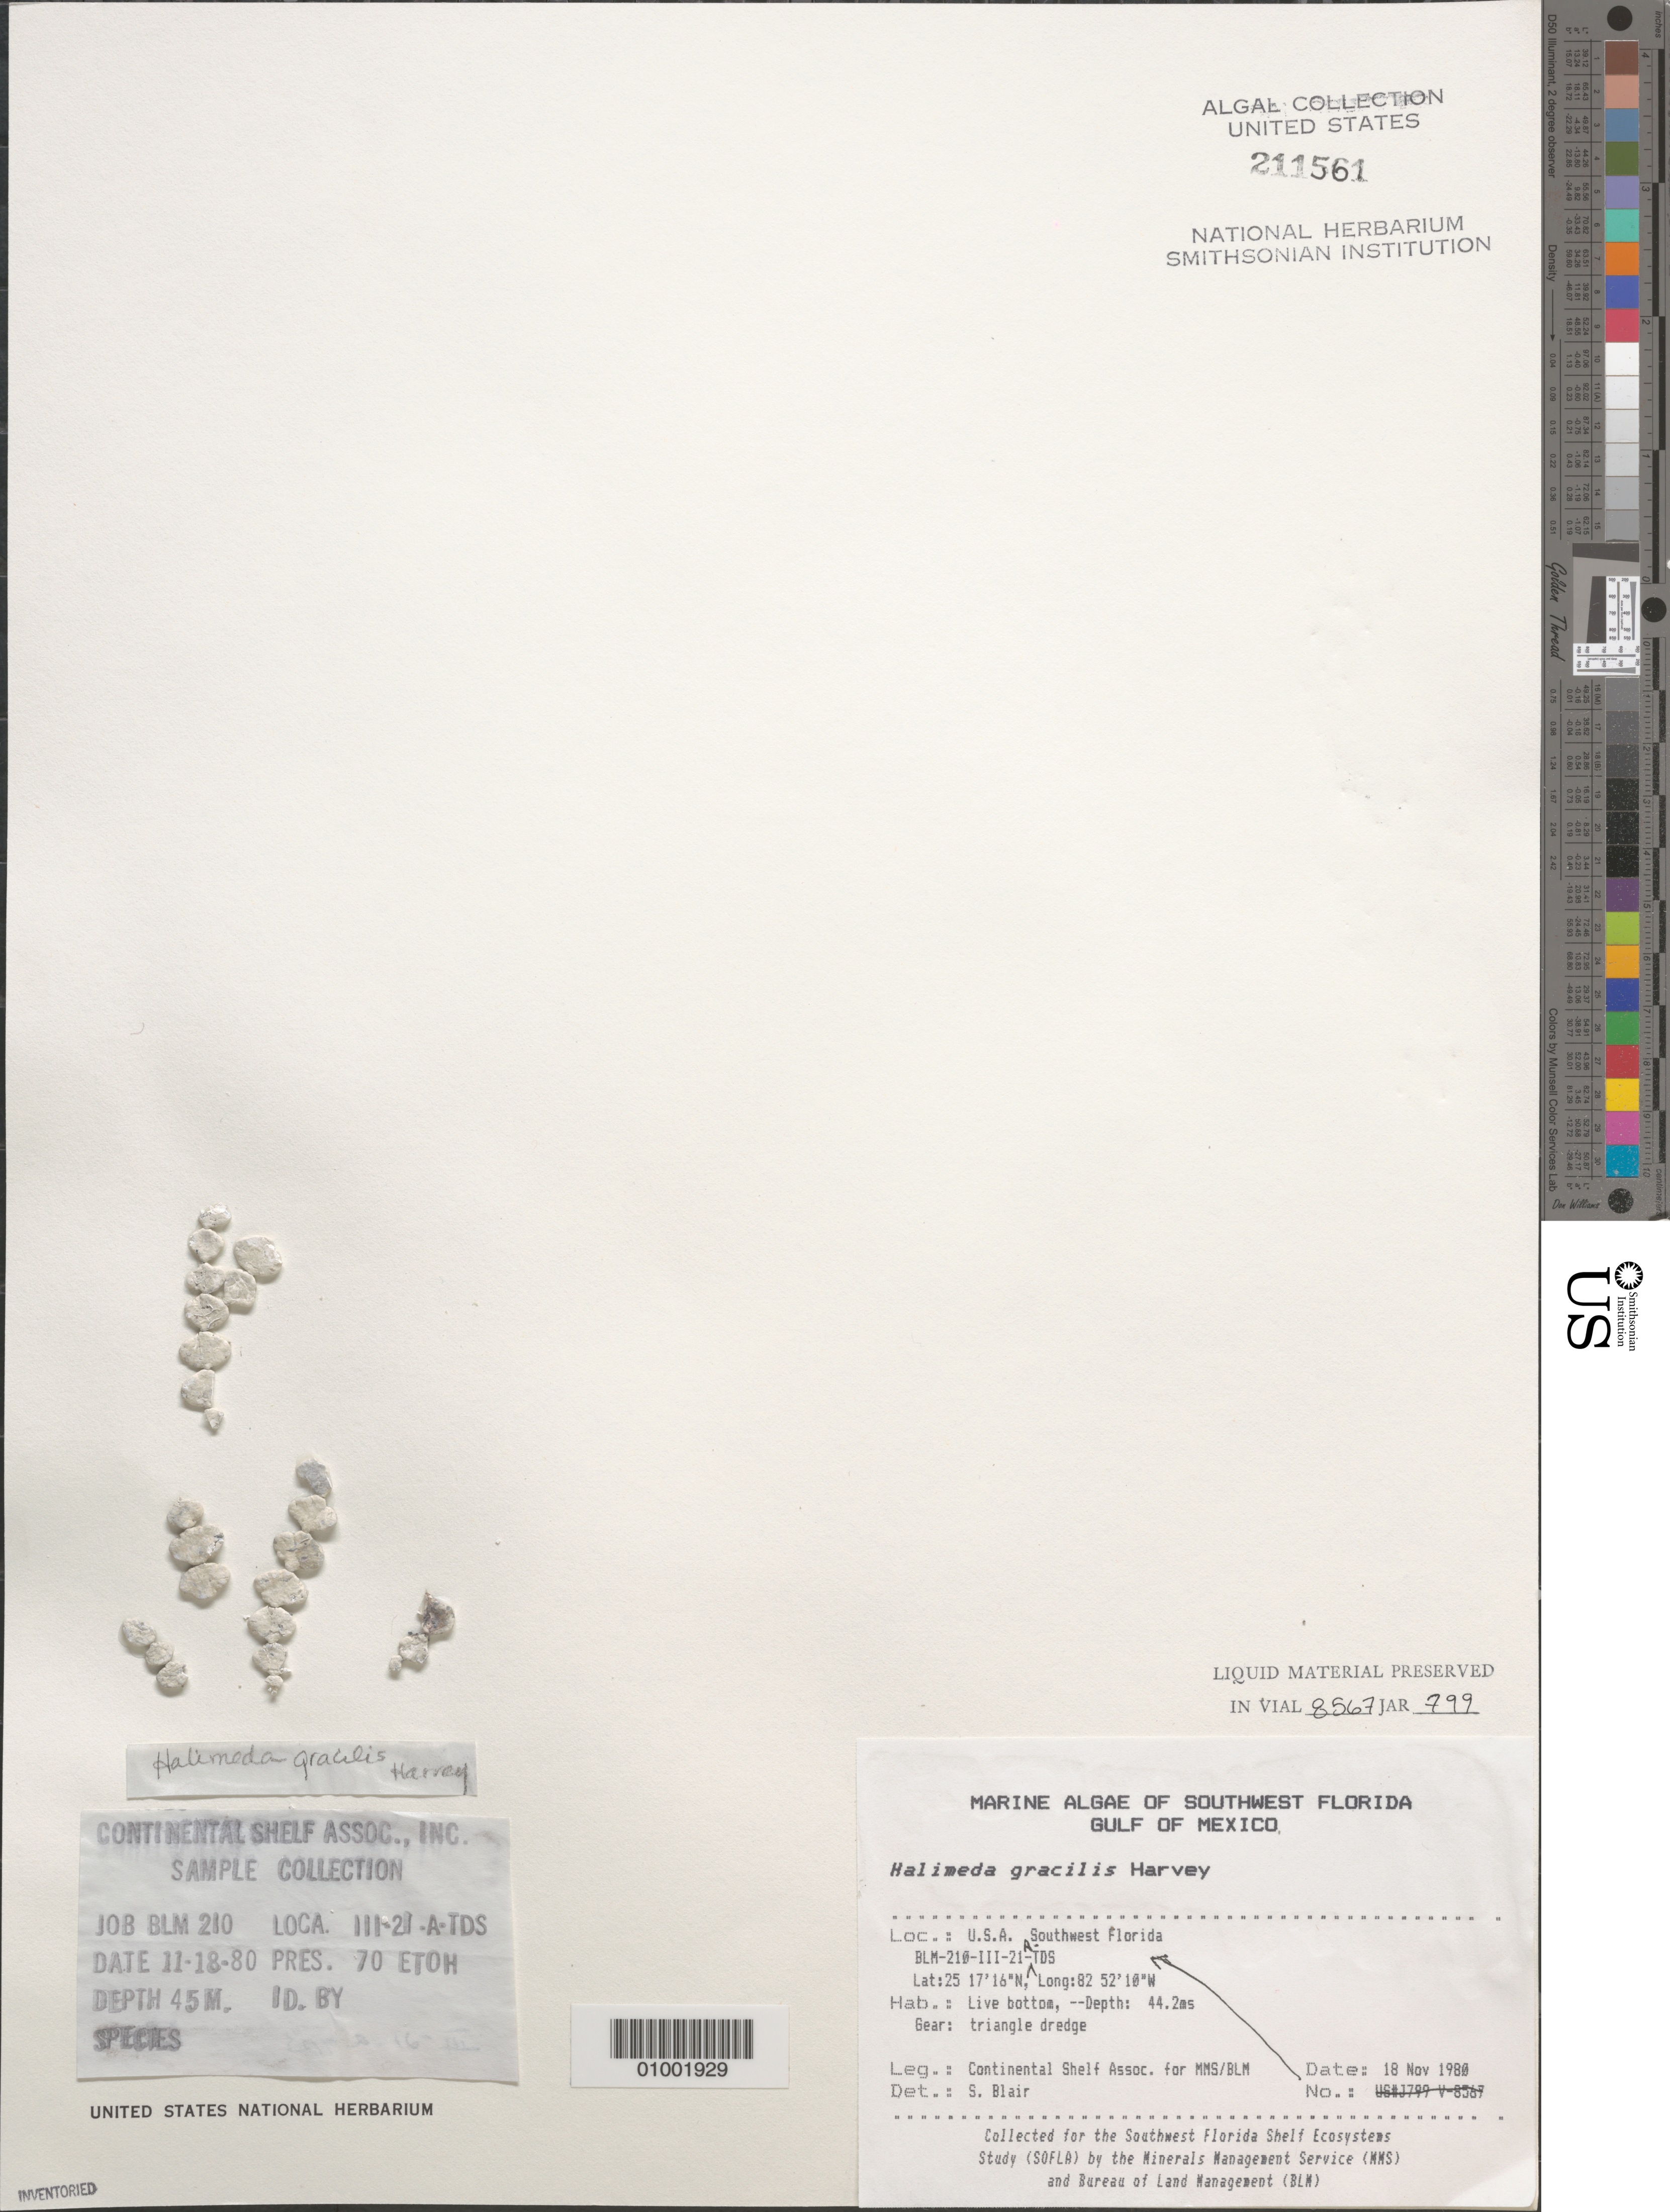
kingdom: Plantae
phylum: Chlorophyta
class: Ulvophyceae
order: Bryopsidales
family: Halimedaceae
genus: Halimeda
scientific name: Halimeda gracilis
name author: Harv. ex J. Agardh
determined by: Blair, S. M.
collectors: Continental Shelf Associates for the MMS/BLM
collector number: BLM-210-III-21-A-TDS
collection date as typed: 18 Nov 1980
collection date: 1980-11-18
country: United States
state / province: Florida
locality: Gulf of Mexico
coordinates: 25 17'16"N, 82 52'10"W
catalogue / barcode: US 211561